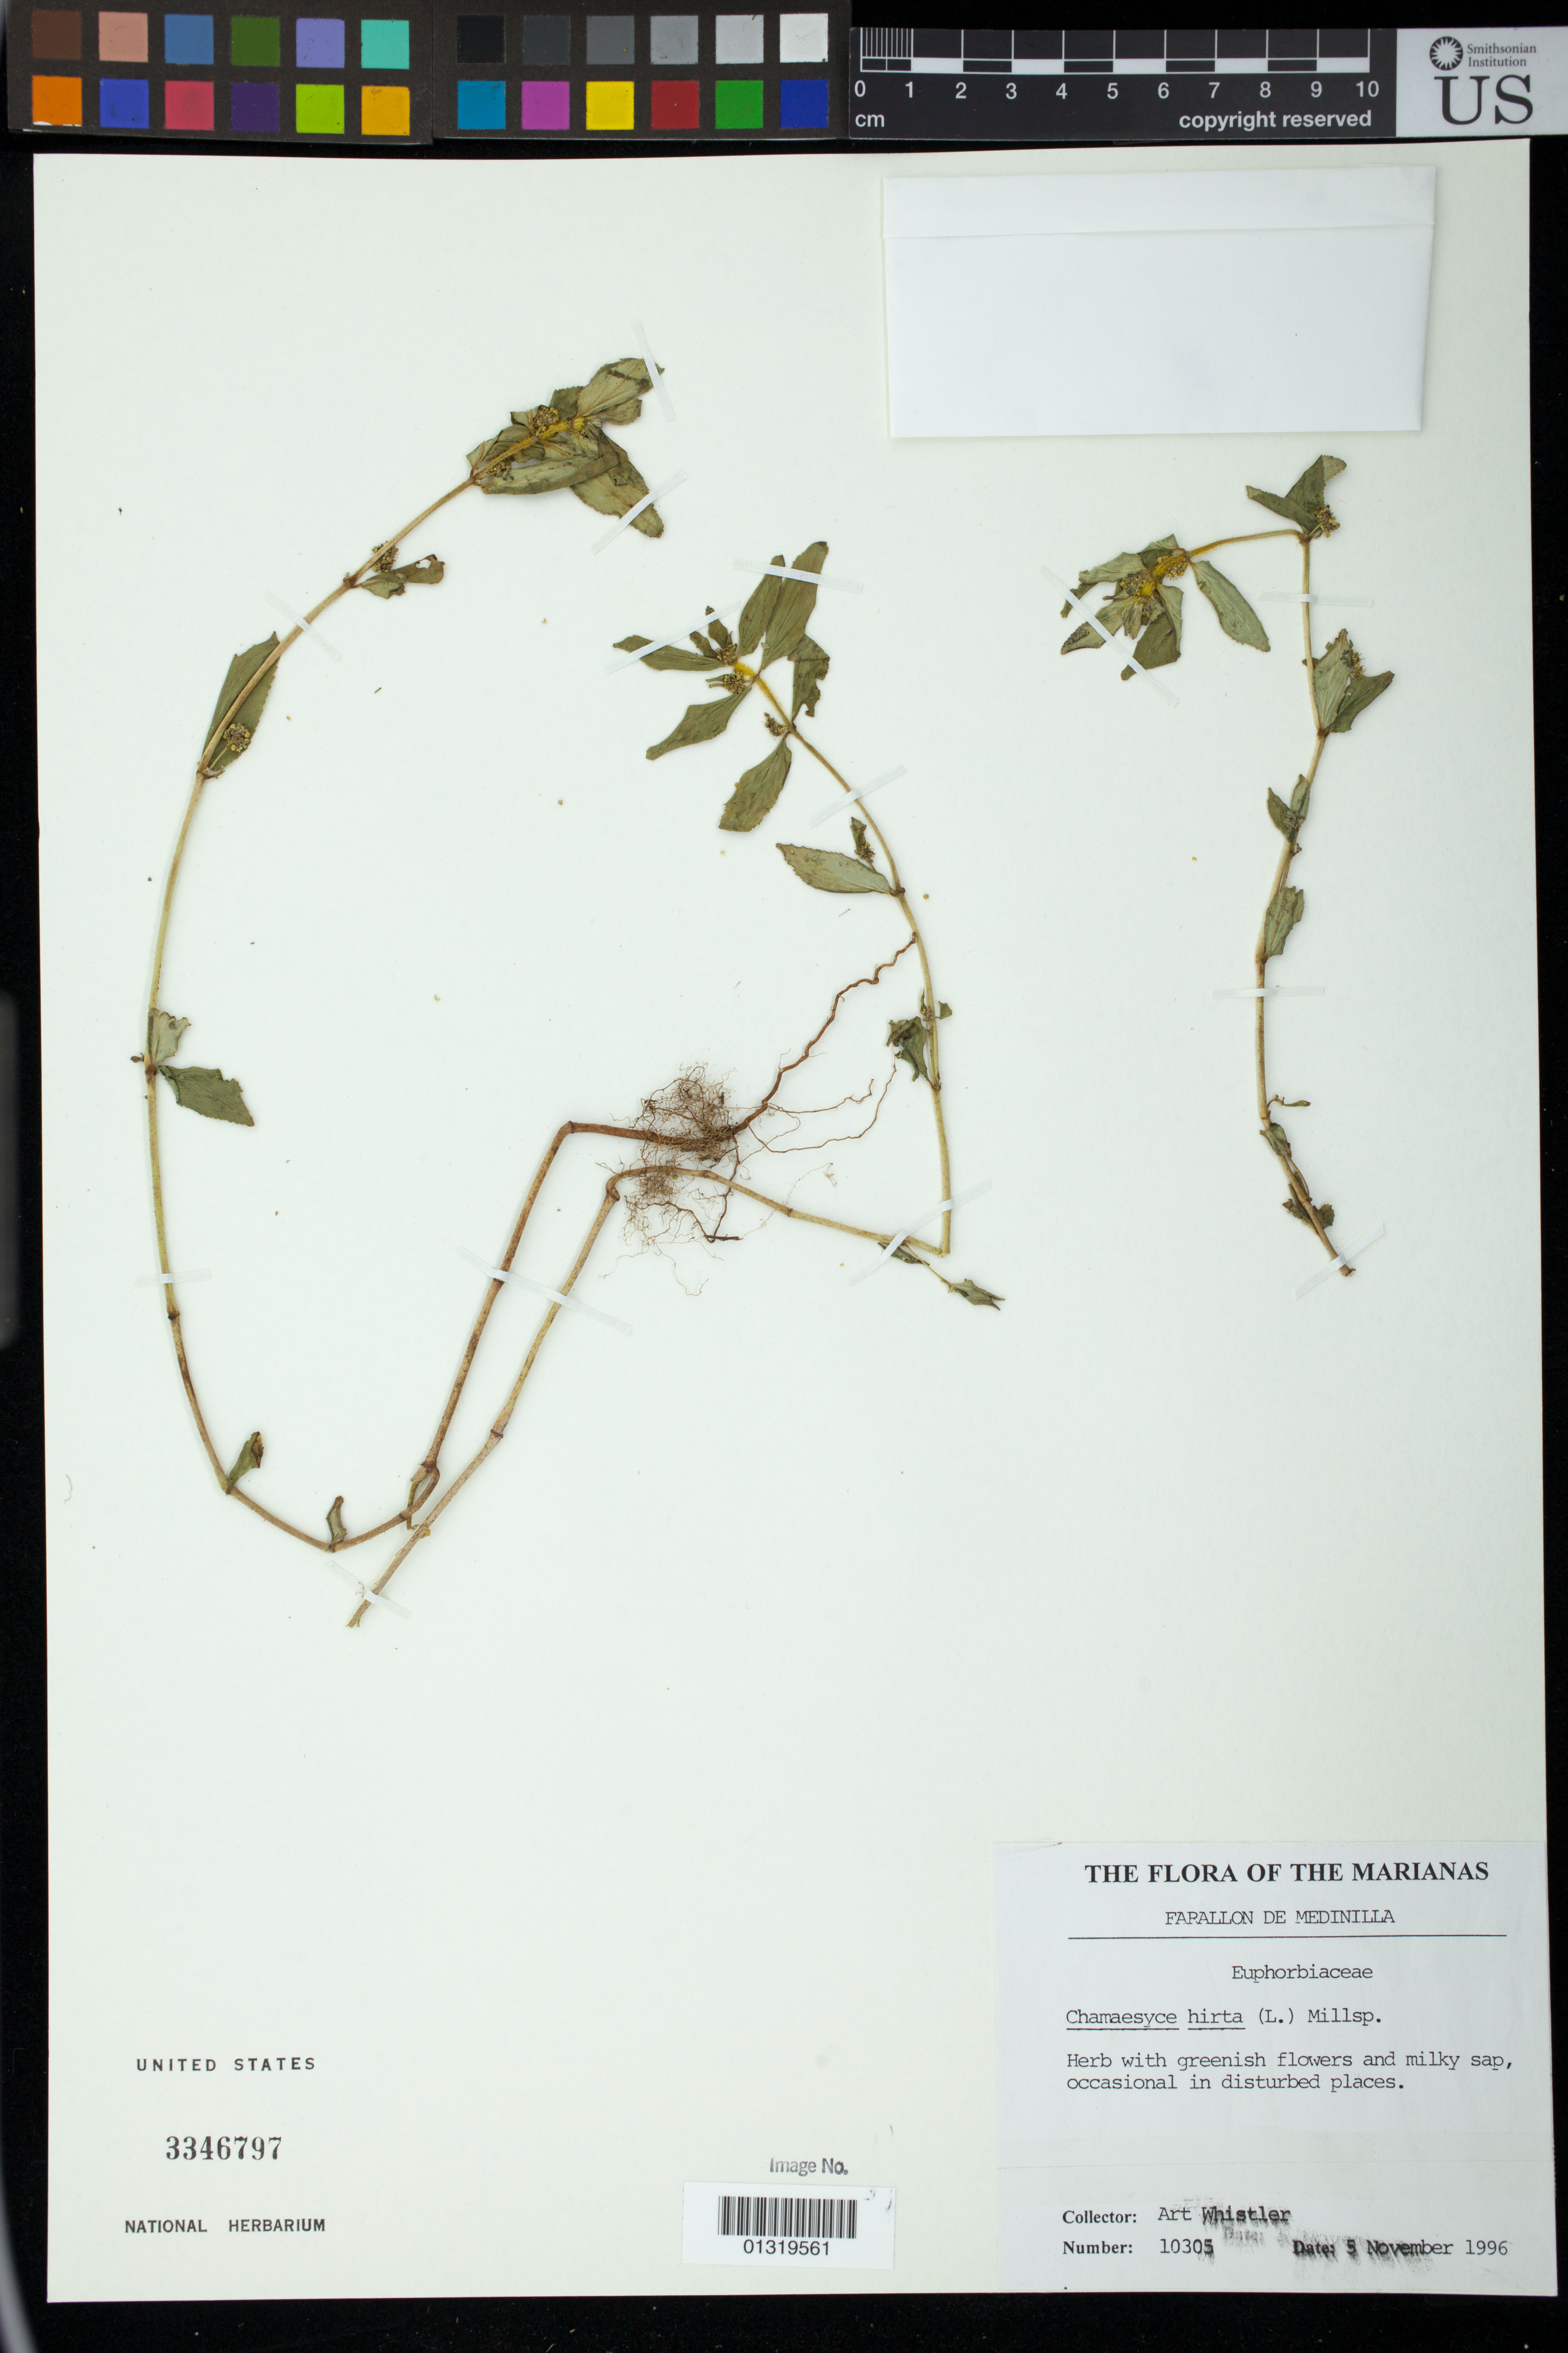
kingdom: Plantae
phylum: Tracheophyta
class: Magnoliopsida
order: Malpighiales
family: Euphorbiaceae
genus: Euphorbia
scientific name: Euphorbia hirta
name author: L.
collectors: A. Whistler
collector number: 10305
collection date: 1996-11-05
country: Northern Mariana Islands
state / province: Northern Islands Municipality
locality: Farallon de Medinilla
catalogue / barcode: US 3346797